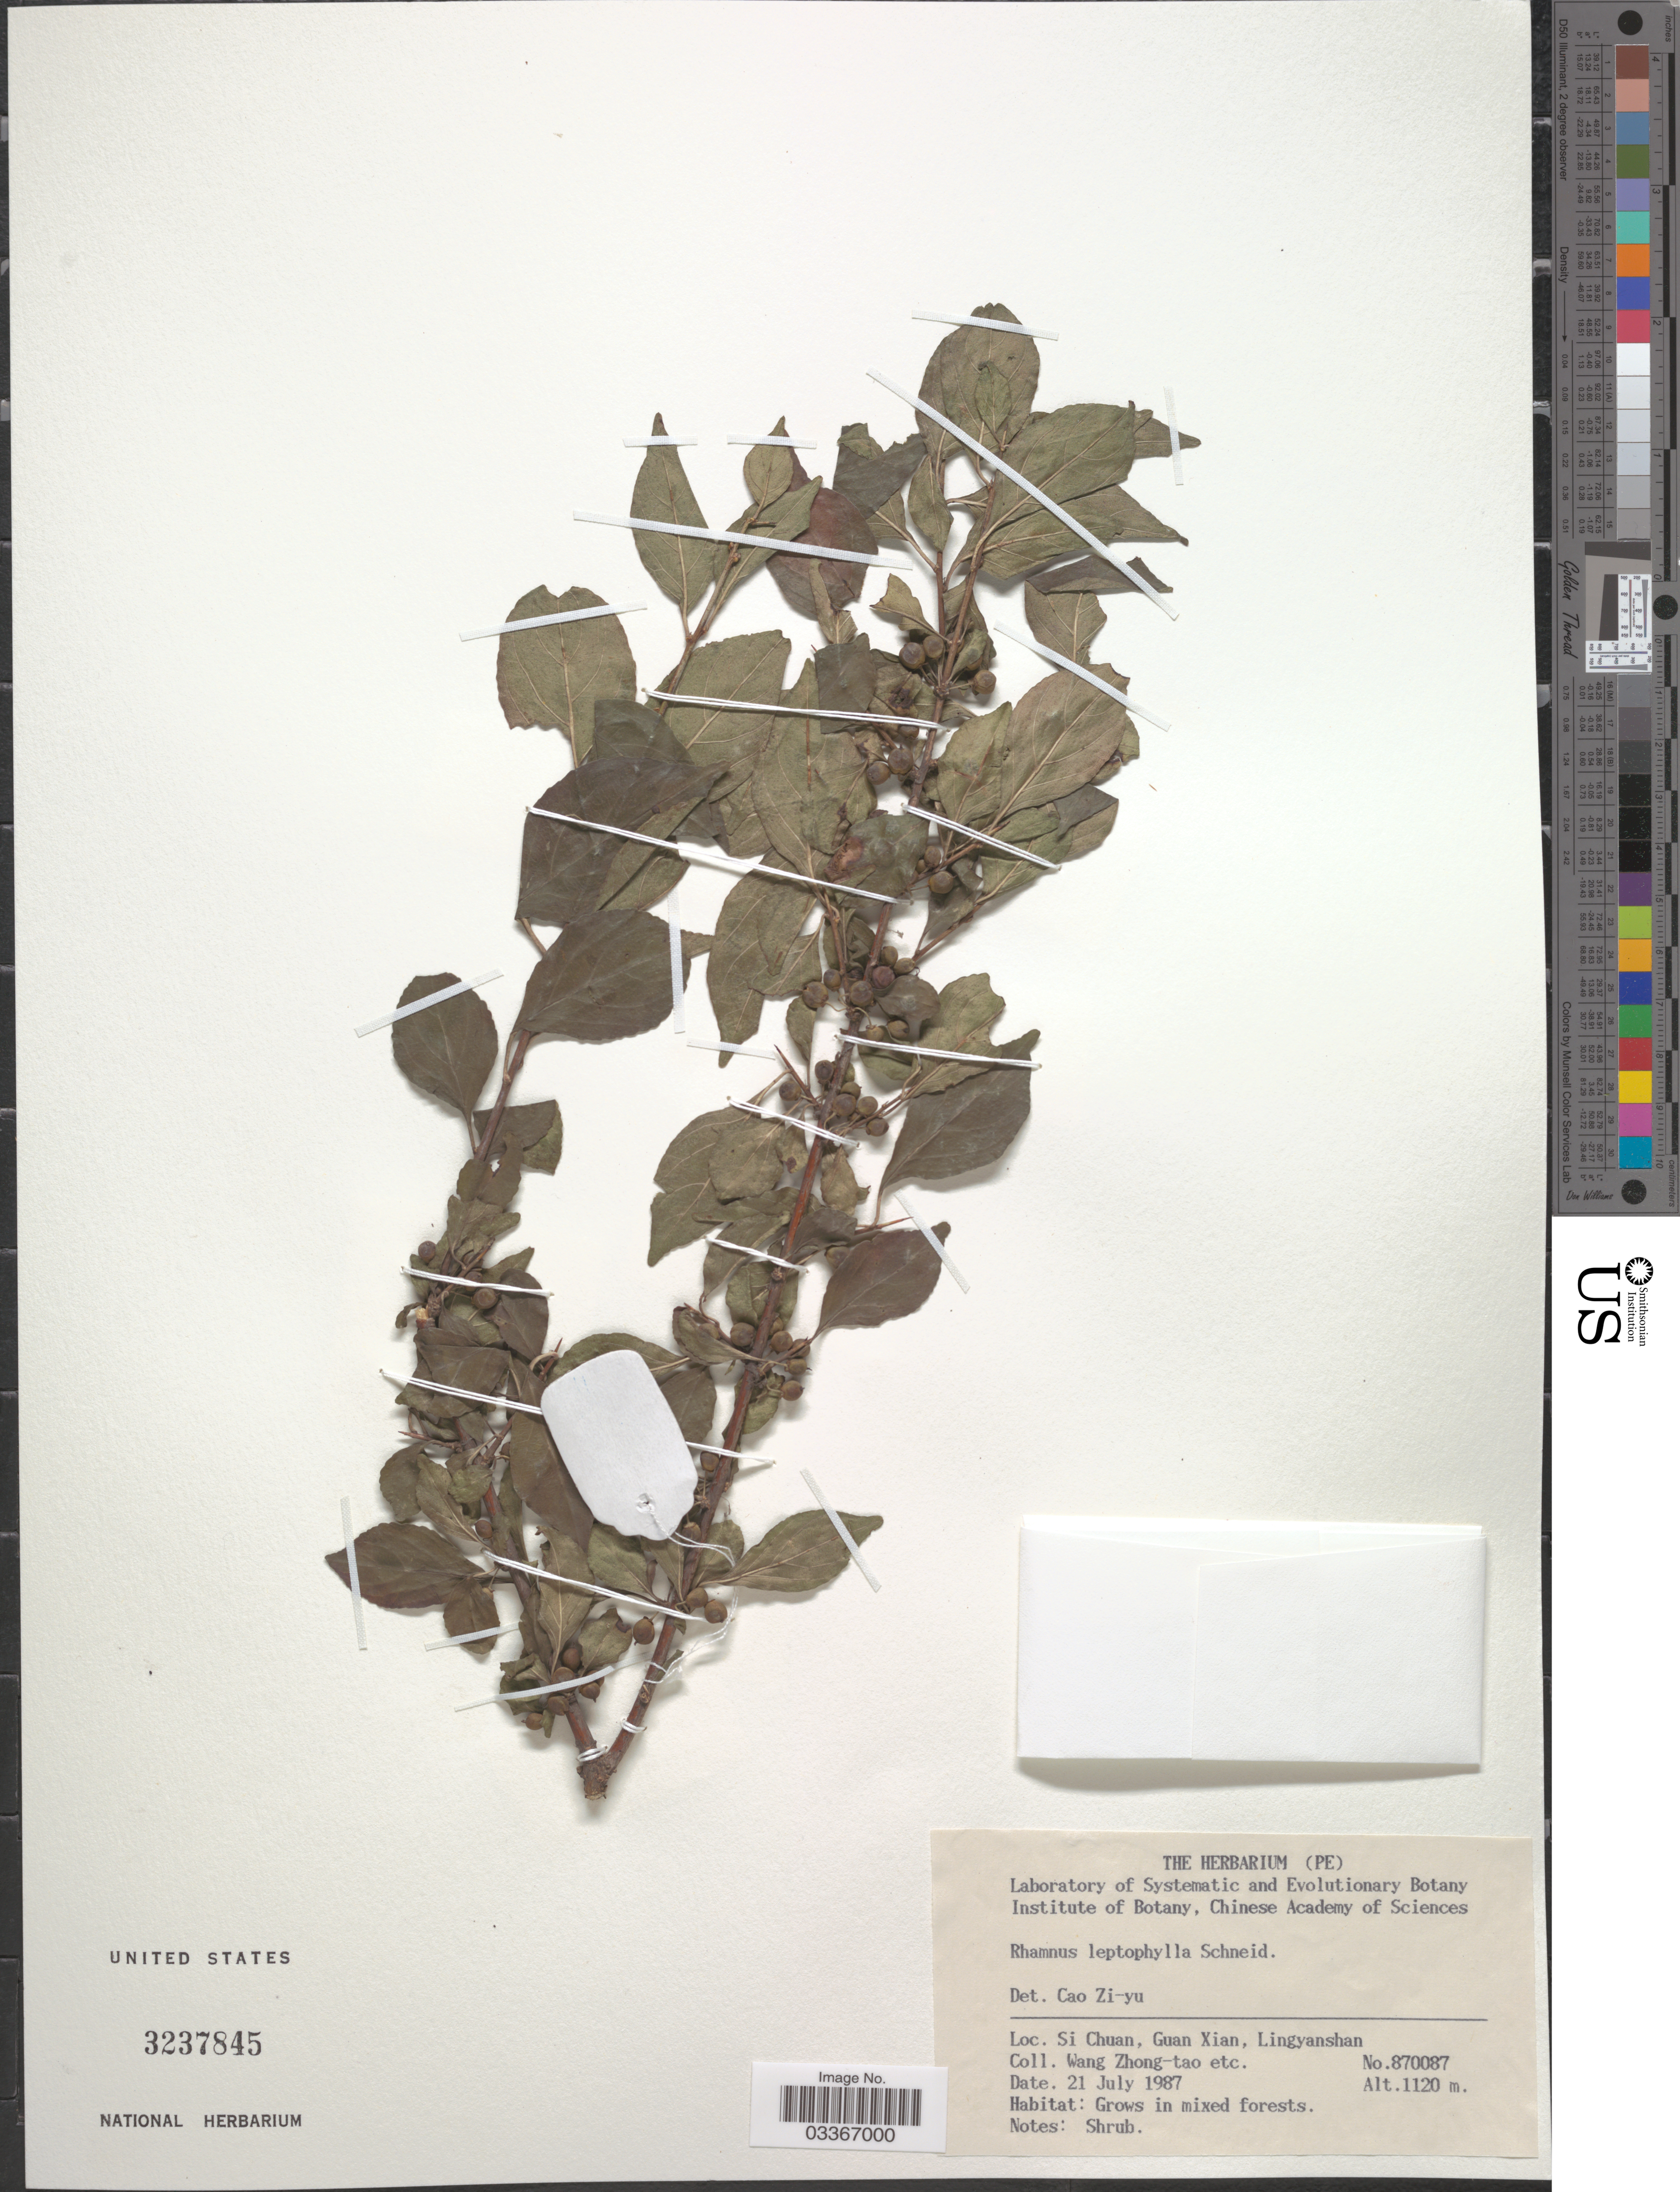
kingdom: Plantae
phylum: Tracheophyta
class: Magnoliopsida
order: Rosales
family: Rhamnaceae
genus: Rhamnus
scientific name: Rhamnus leptophylla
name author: C.K. Schneid.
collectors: W. Zhong-Tao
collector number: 870087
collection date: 1987-07-21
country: China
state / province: Sichuan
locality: Si Chuan, Guan Xin, Lingyanshan.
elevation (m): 1120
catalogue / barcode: US 3237845